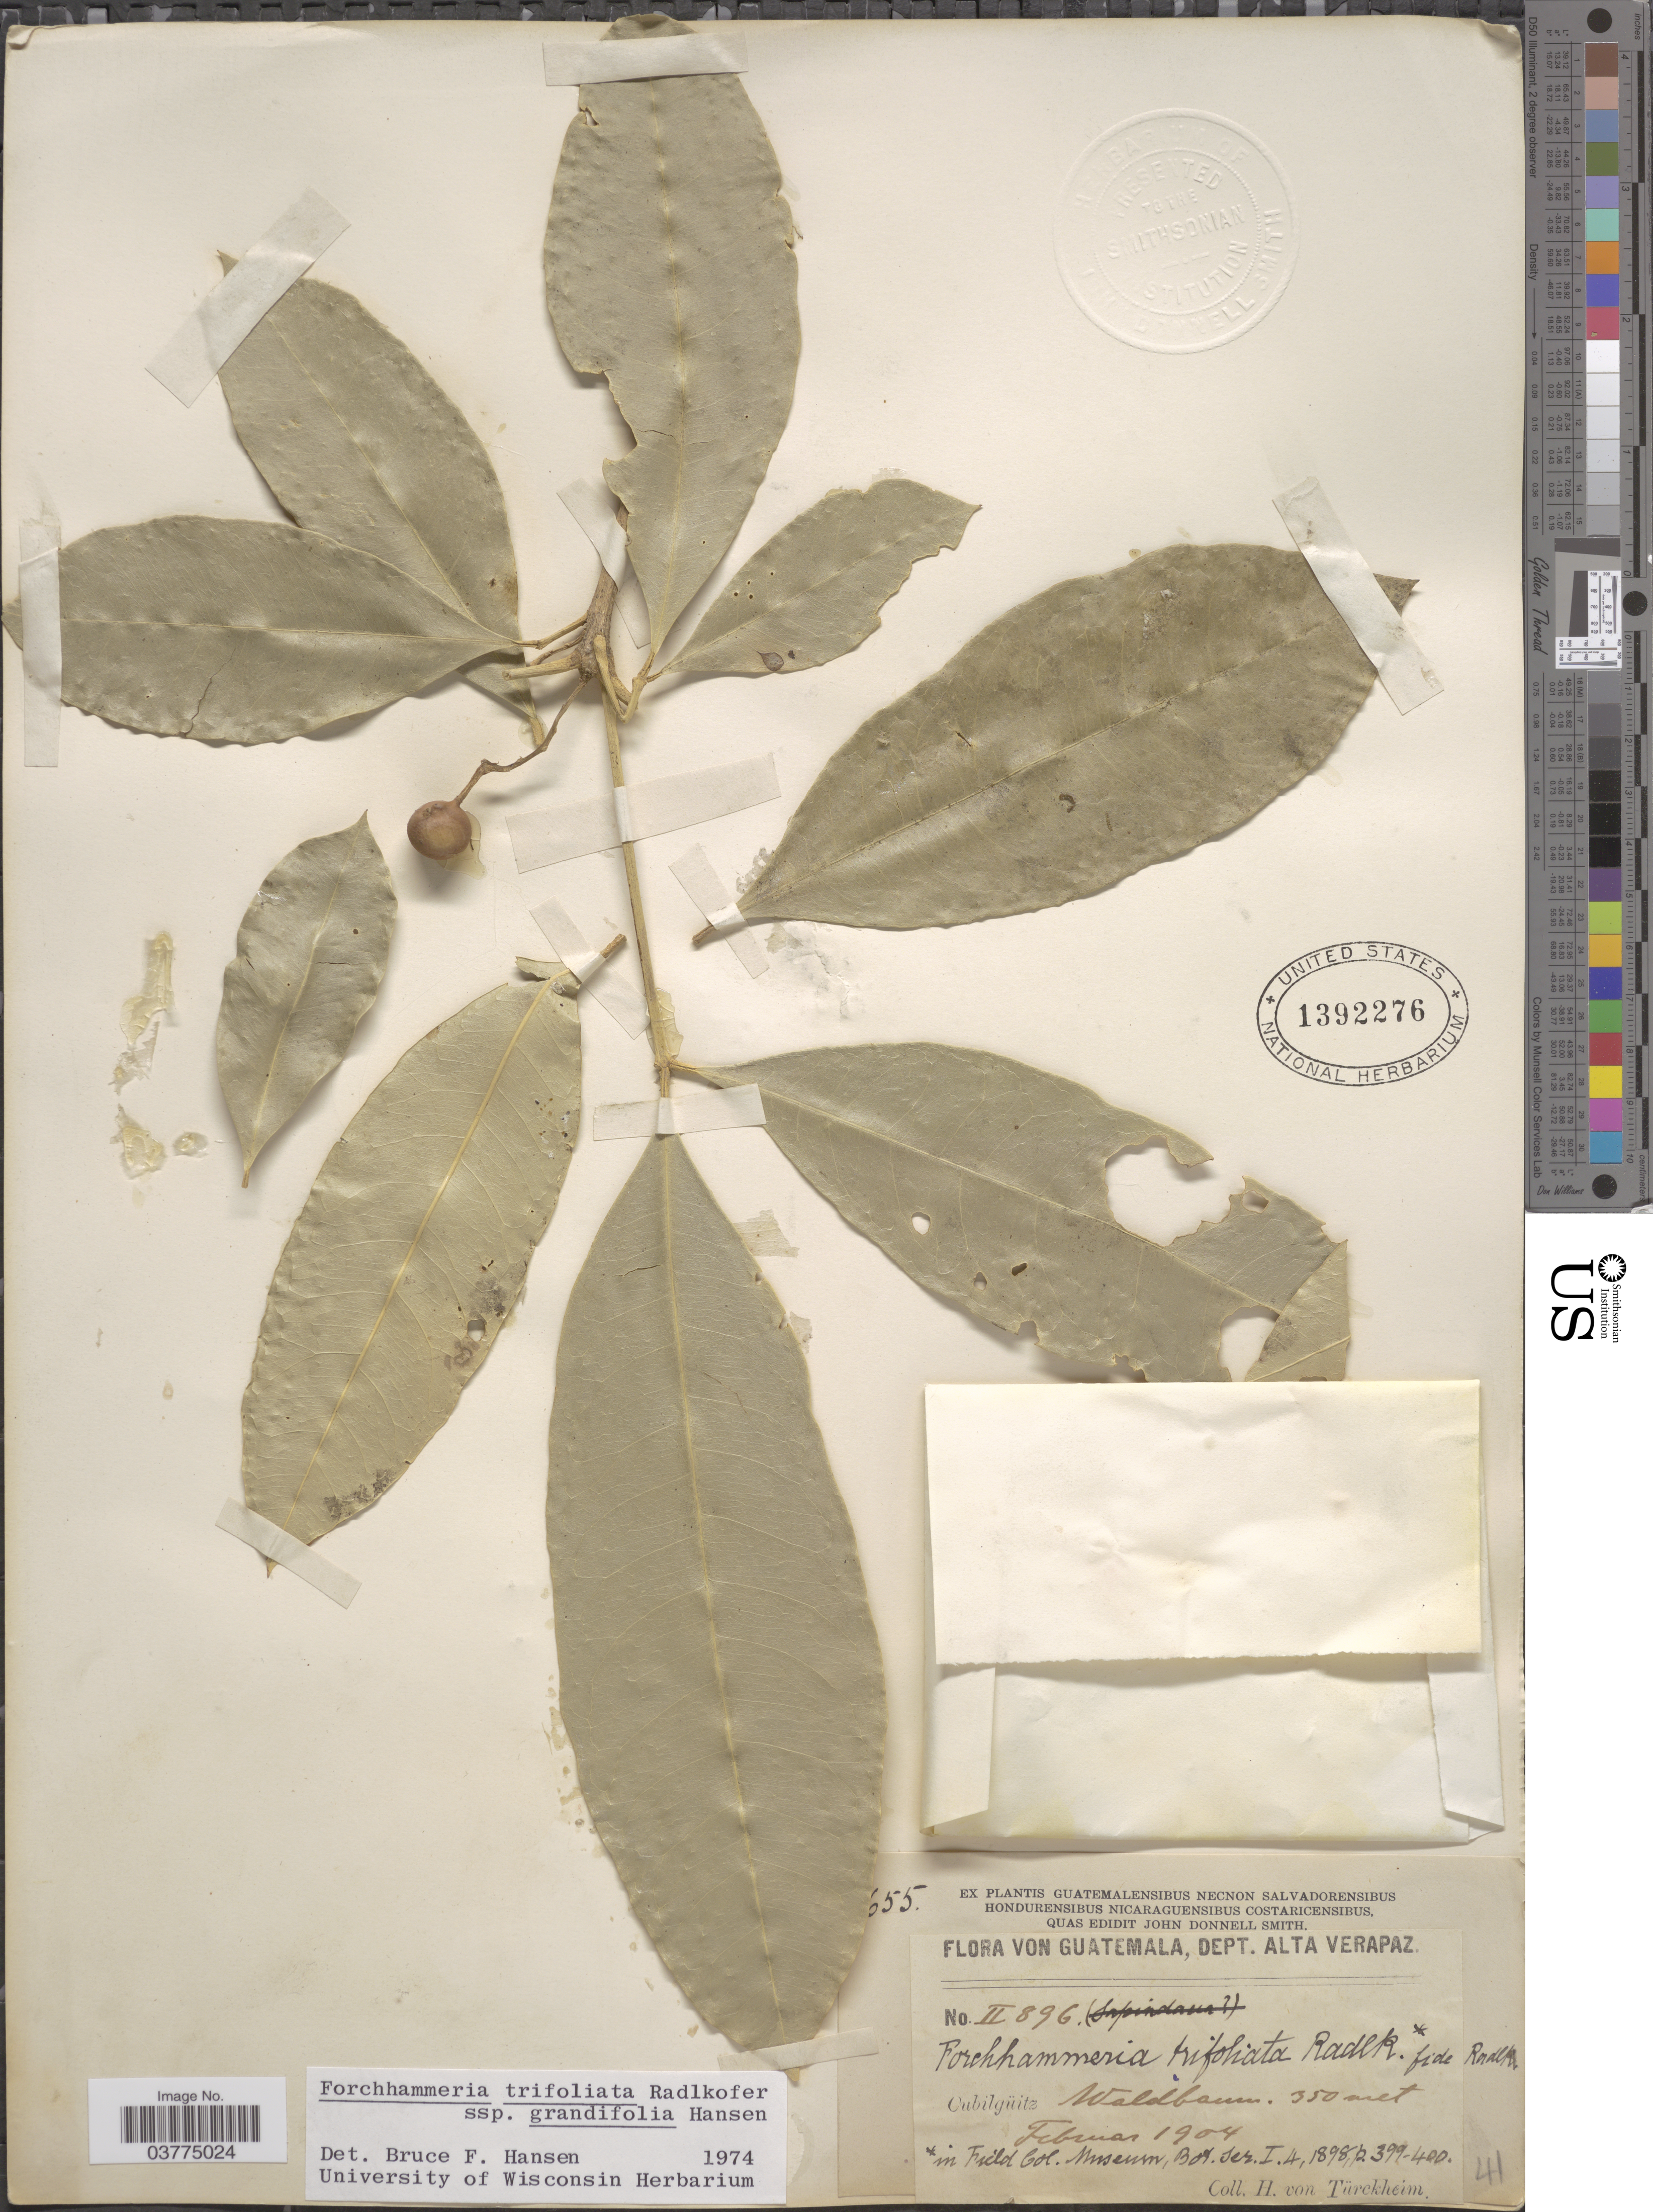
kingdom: Plantae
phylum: Tracheophyta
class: Magnoliopsida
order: Brassicales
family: Stixaceae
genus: Forchhammeria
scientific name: Forchhammeria trifoliata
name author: Radlk.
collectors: H. von Türckheim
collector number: II896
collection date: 1904-02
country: Guatemala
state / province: Alta Verapaz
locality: Dept. Alta Verapaz. Cubilguitz. Waldbaum.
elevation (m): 350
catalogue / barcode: US 1392276